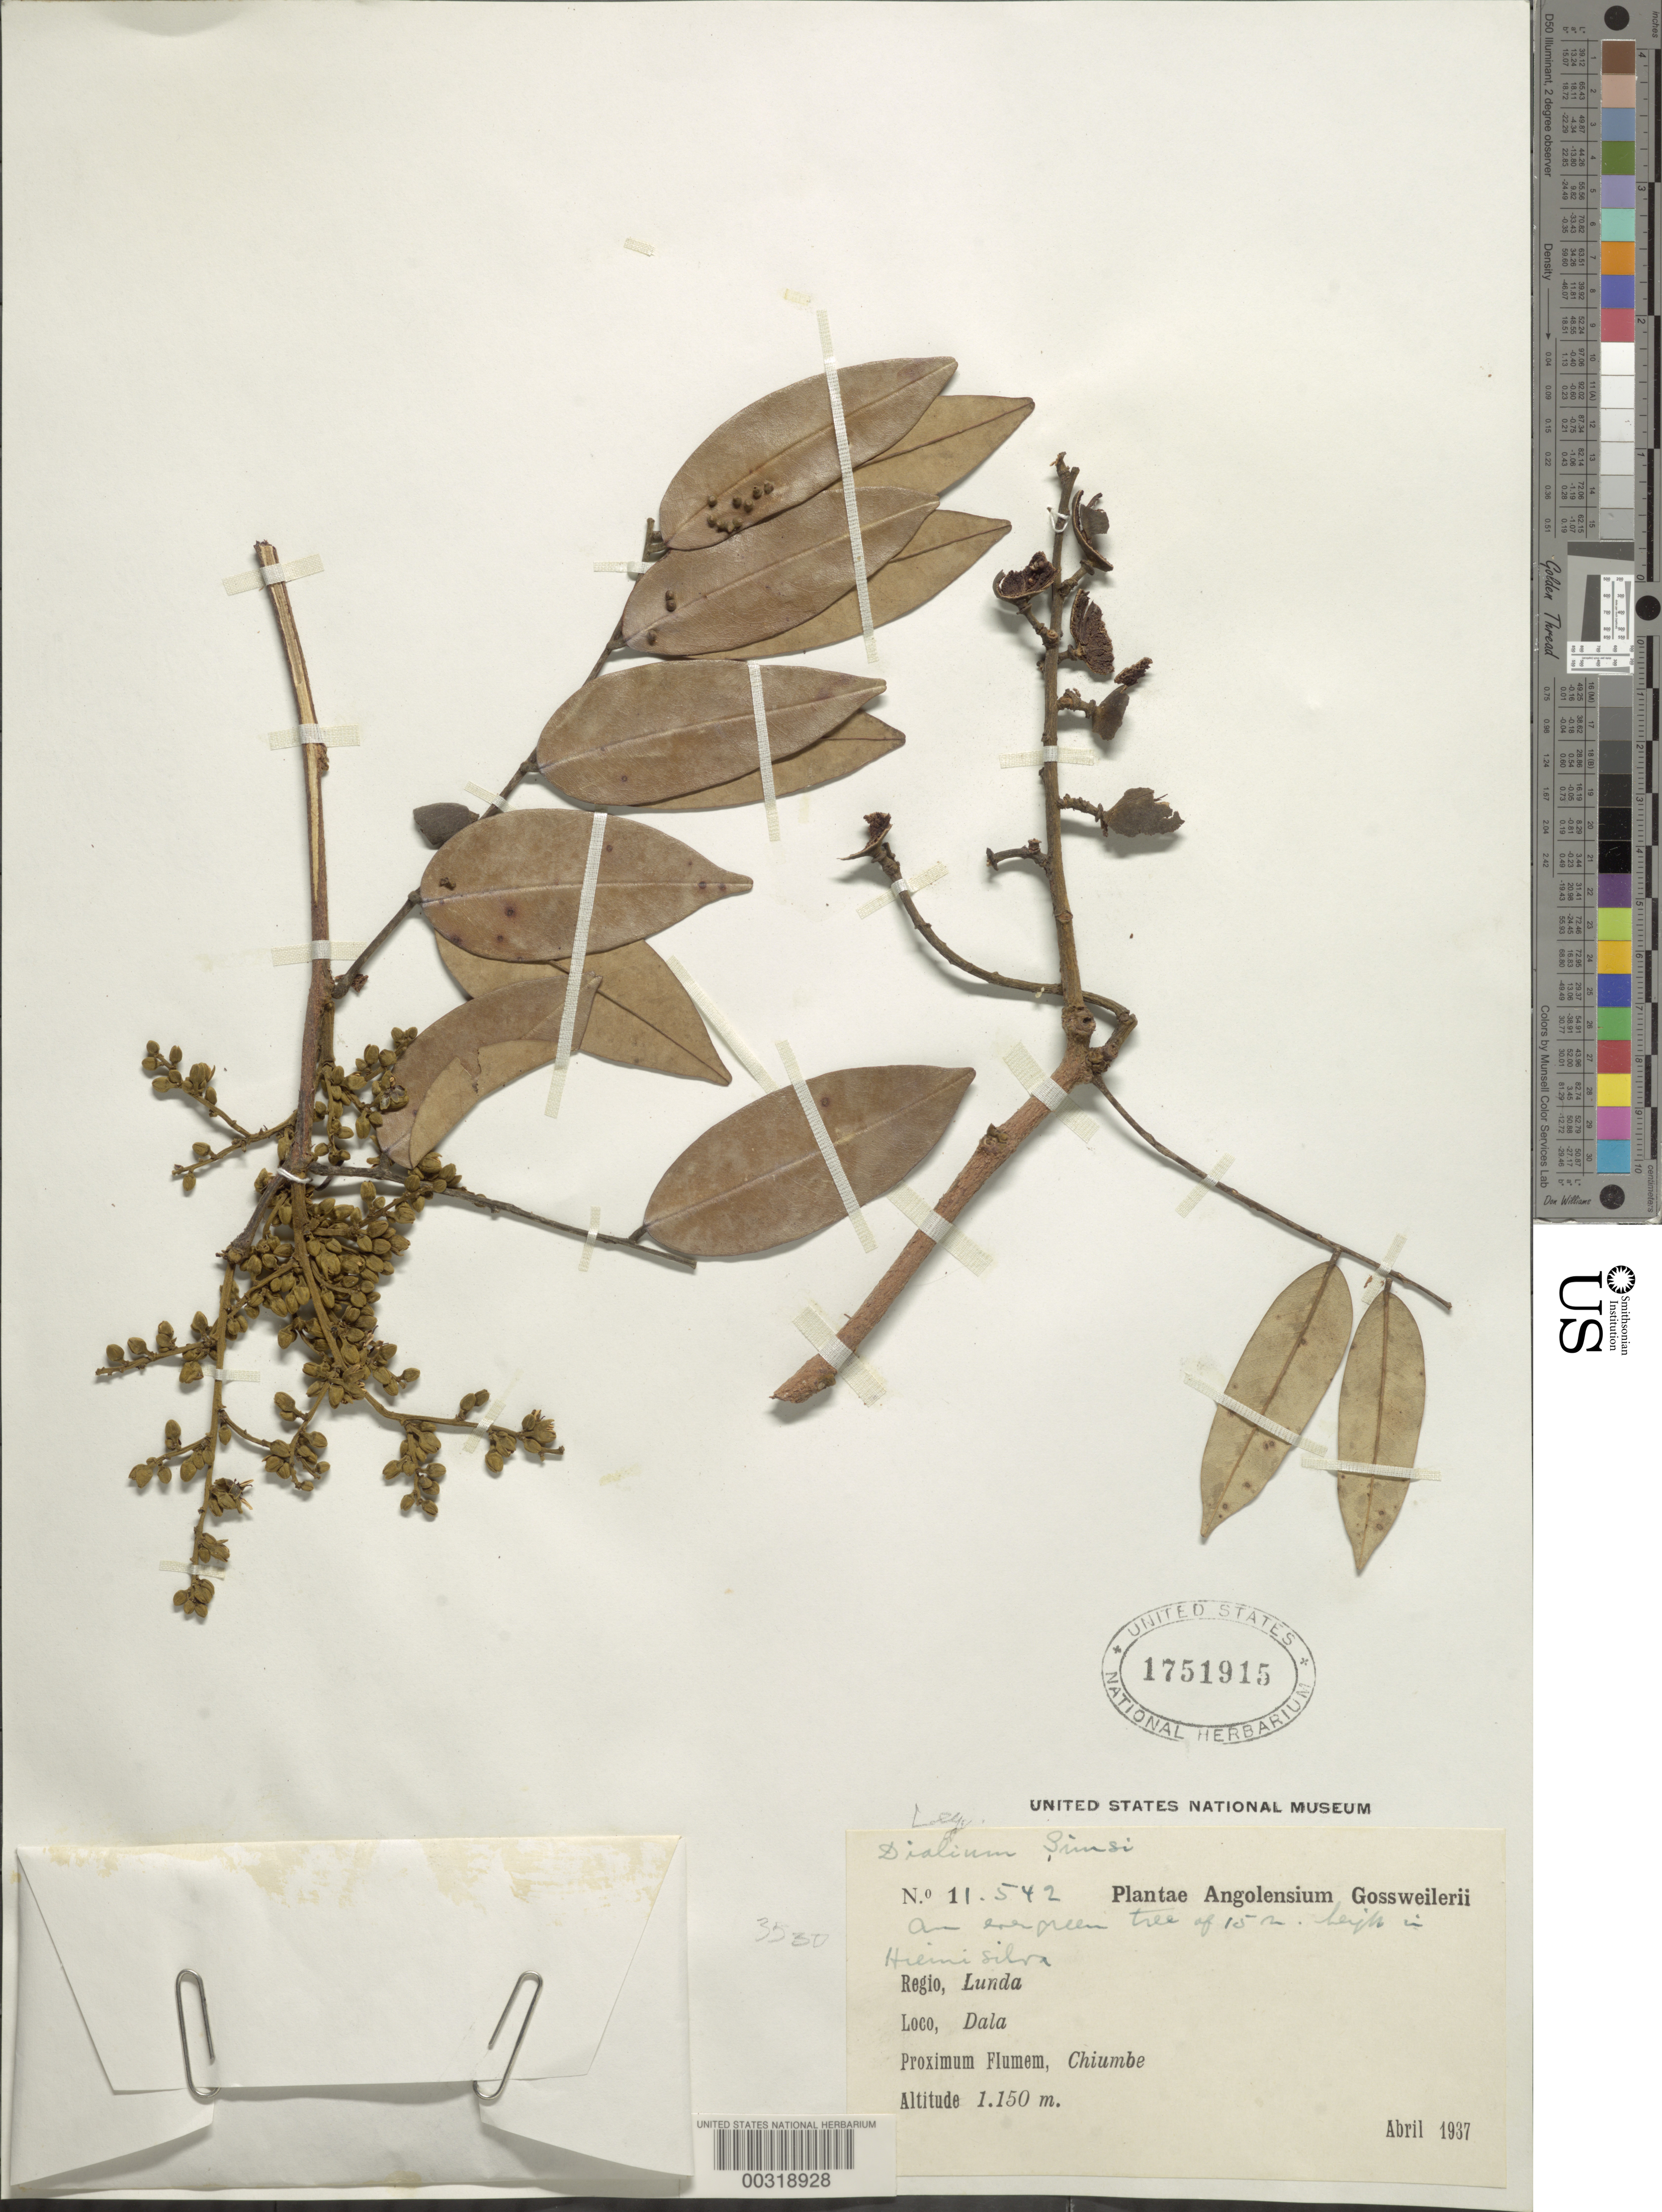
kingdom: Plantae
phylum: Tracheophyta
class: Magnoliopsida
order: Fabales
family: Fabaceae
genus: Dialium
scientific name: Dialium simsii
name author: E. Phillips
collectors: F. Gossweiler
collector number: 11542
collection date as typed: Apr 1937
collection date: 1937-04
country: Angola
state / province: Lunda Norte / Lunda Sul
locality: Dala, nearest river, Chiumbe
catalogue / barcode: US 1751915